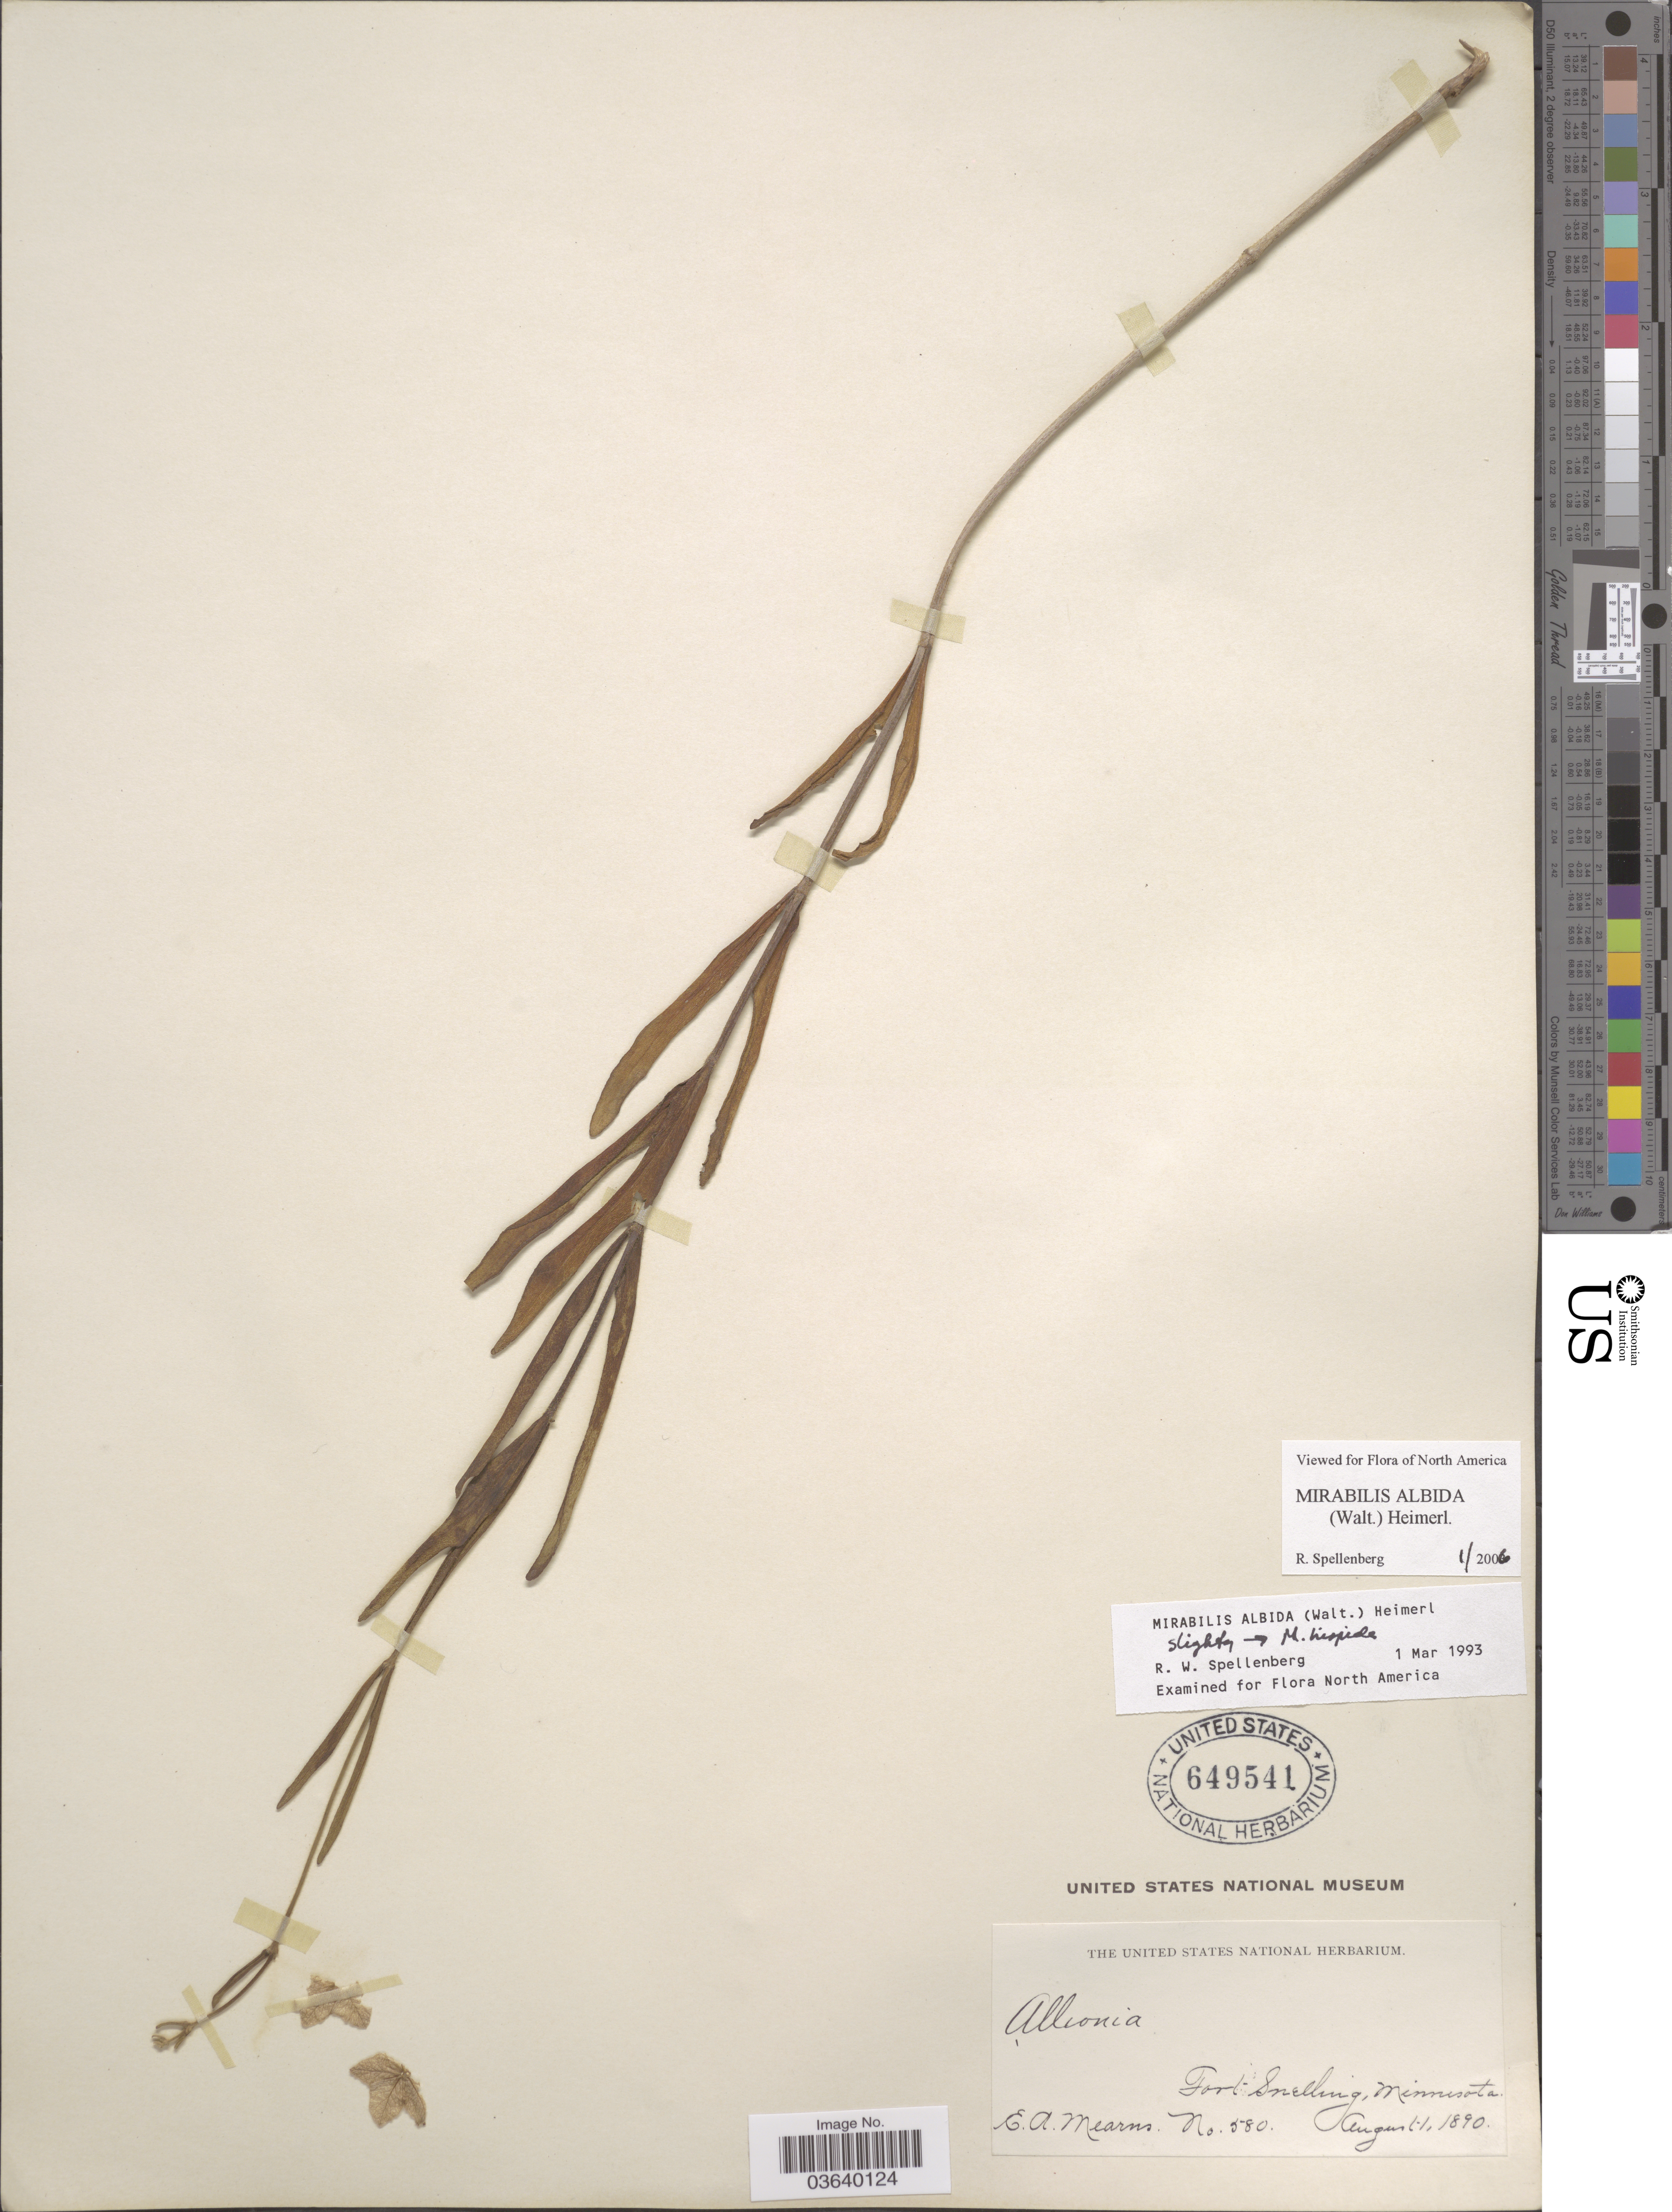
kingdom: Plantae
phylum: Tracheophyta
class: Magnoliopsida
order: Caryophyllales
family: Nyctaginaceae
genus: Mirabilis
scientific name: Mirabilis albida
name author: (Walter) Heimerl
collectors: E. A. Mearns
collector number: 580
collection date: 1890-08-01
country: United States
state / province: Minnesota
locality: Fort Snelling.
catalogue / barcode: US 649541